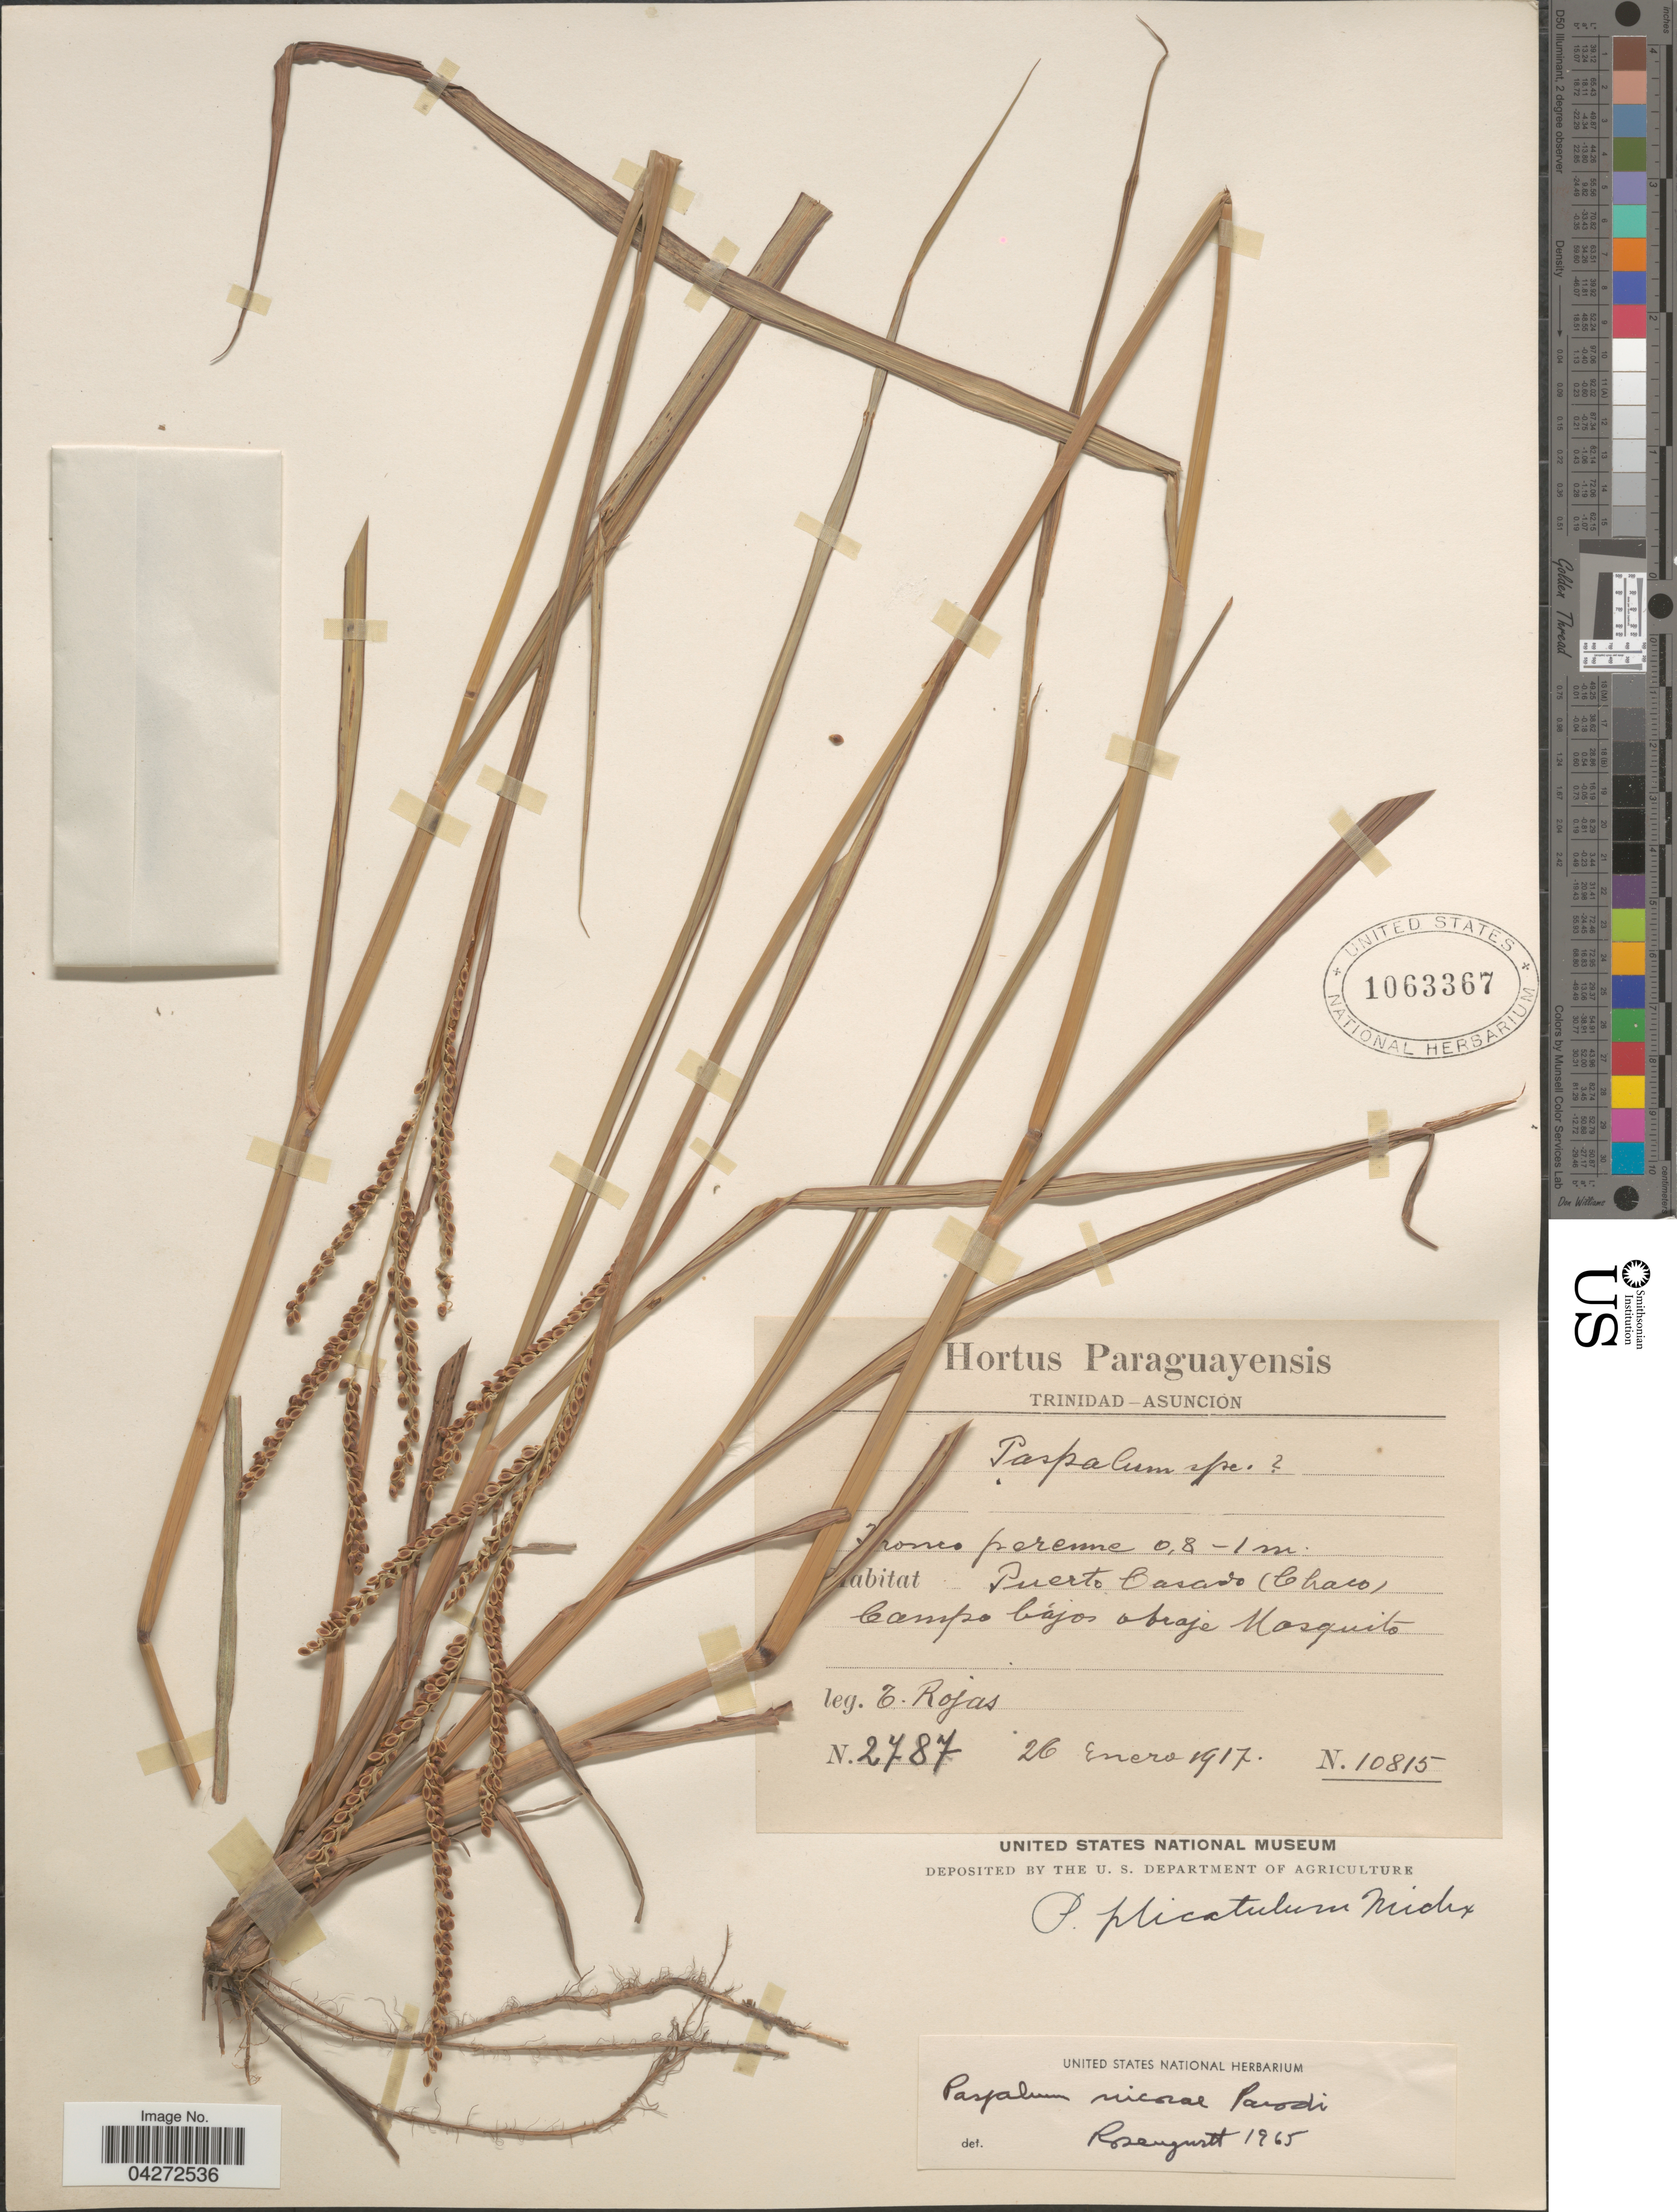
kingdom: Plantae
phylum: Tracheophyta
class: Liliopsida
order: Poales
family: Poaceae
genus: Paspalum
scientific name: Paspalum nicorae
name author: Parodi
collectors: T. Rojas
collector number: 2787/10815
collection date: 1917-01-26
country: Argentina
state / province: Chaco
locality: Puerto Casado. Campo bajos abraje [interpreted] Mosquito.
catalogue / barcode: US 1063367